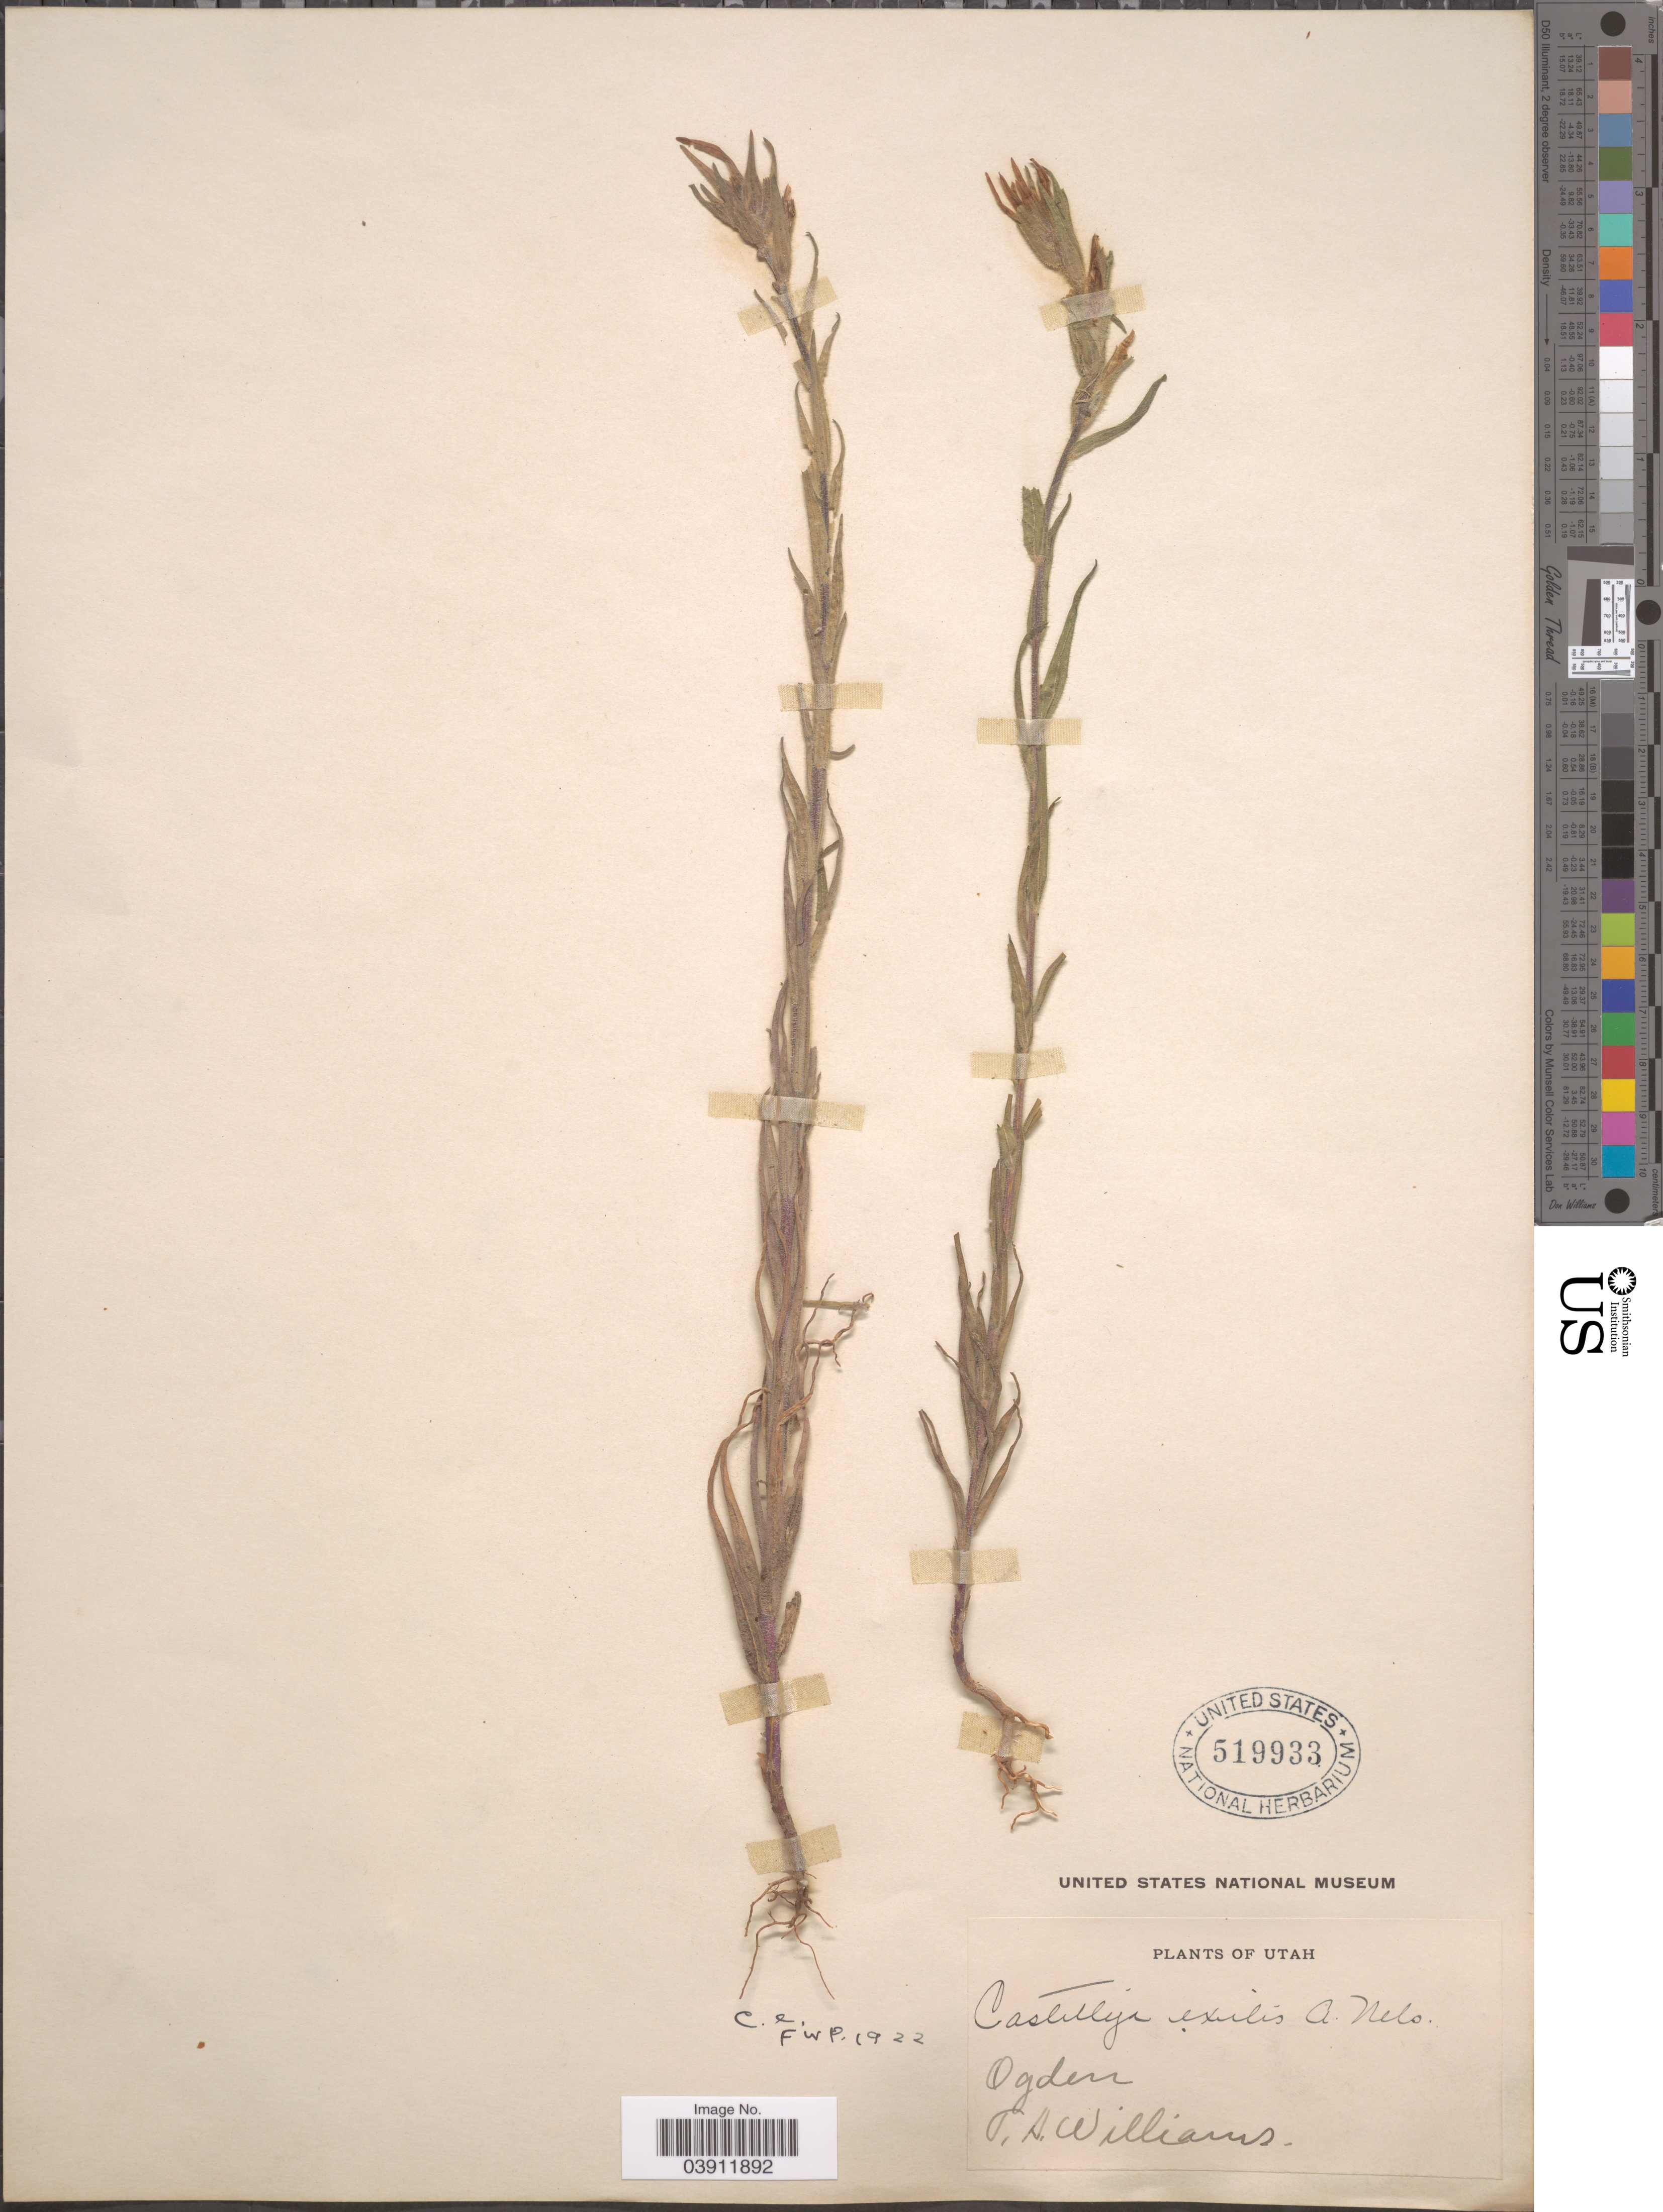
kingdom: Plantae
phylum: Tracheophyta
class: Magnoliopsida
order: Lamiales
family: Orobanchaceae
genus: Castilleja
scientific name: Castilleja exilis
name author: A. Nelson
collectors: T. Williams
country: United States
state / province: Utah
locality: Ogden.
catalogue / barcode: US 519933